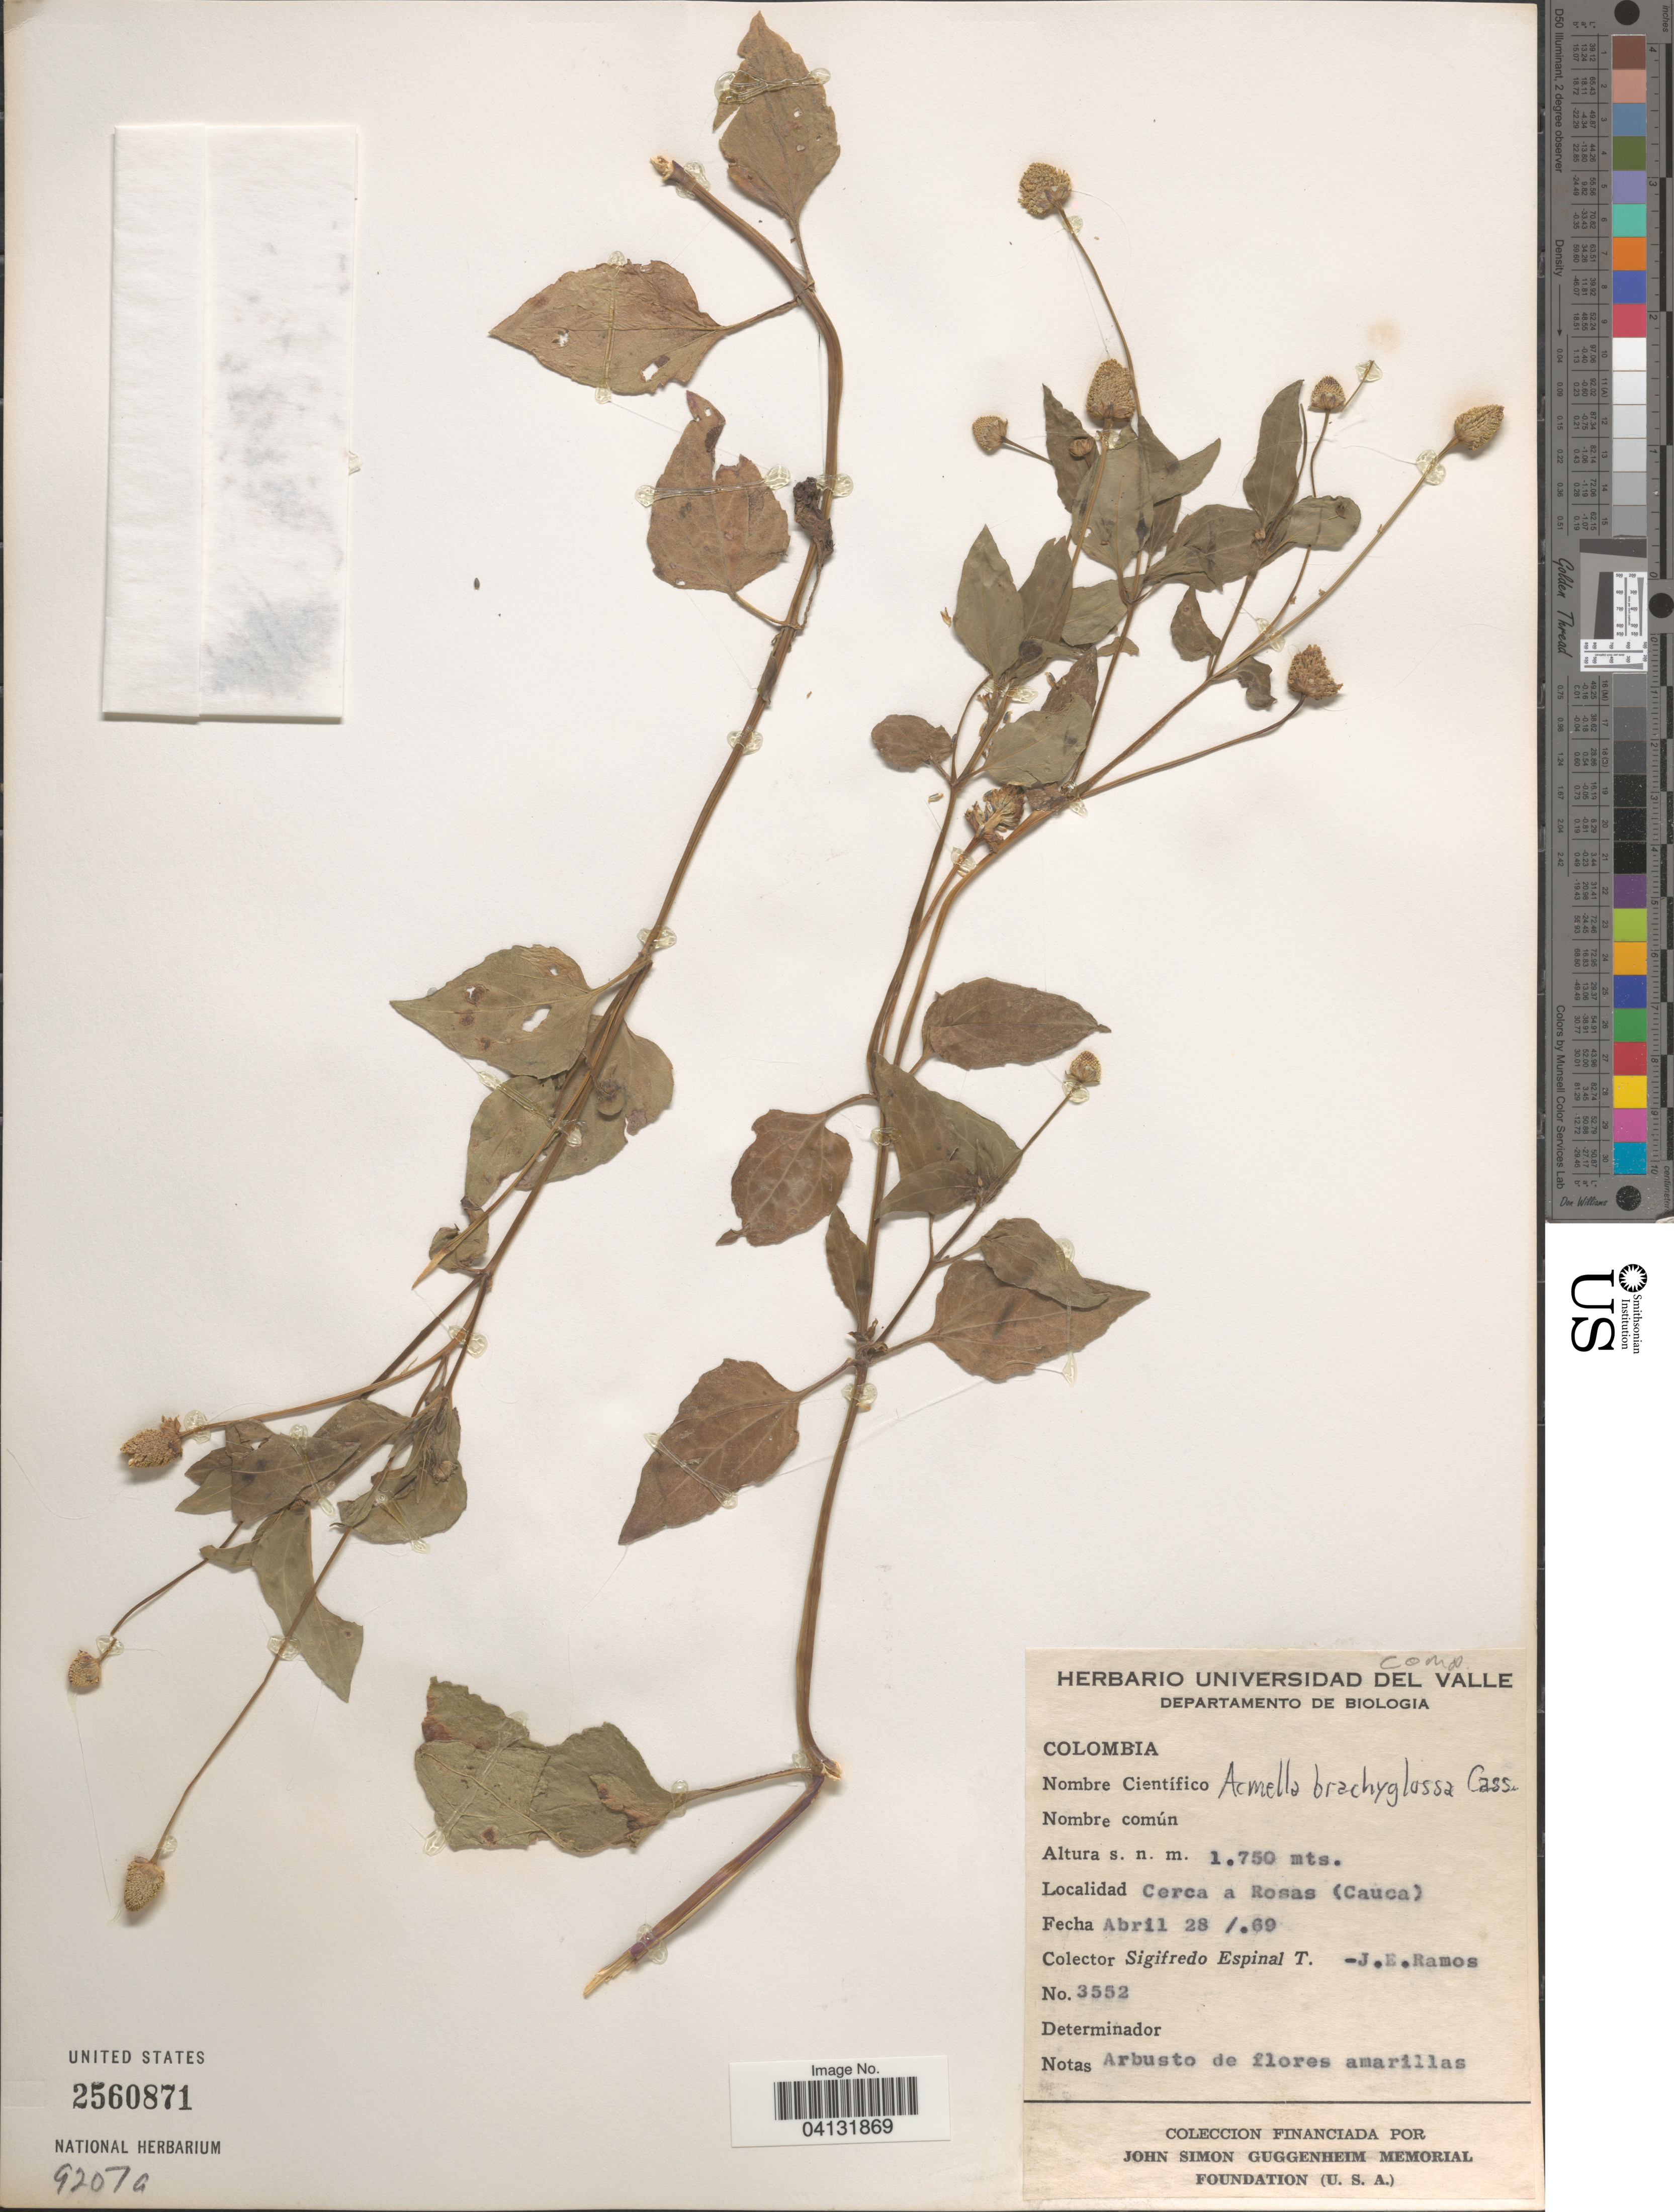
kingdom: Plantae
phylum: Tracheophyta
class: Magnoliopsida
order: Asterales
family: Asteraceae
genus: Acmella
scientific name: Acmella brachyglossa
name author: Cass.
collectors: S. Espinal T. & J. E. Ramos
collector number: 3552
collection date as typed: Transcribed d/m/y: 28/4/69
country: Colombia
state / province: Cauca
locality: Cerca a Rosas.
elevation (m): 1750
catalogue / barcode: US 2560871